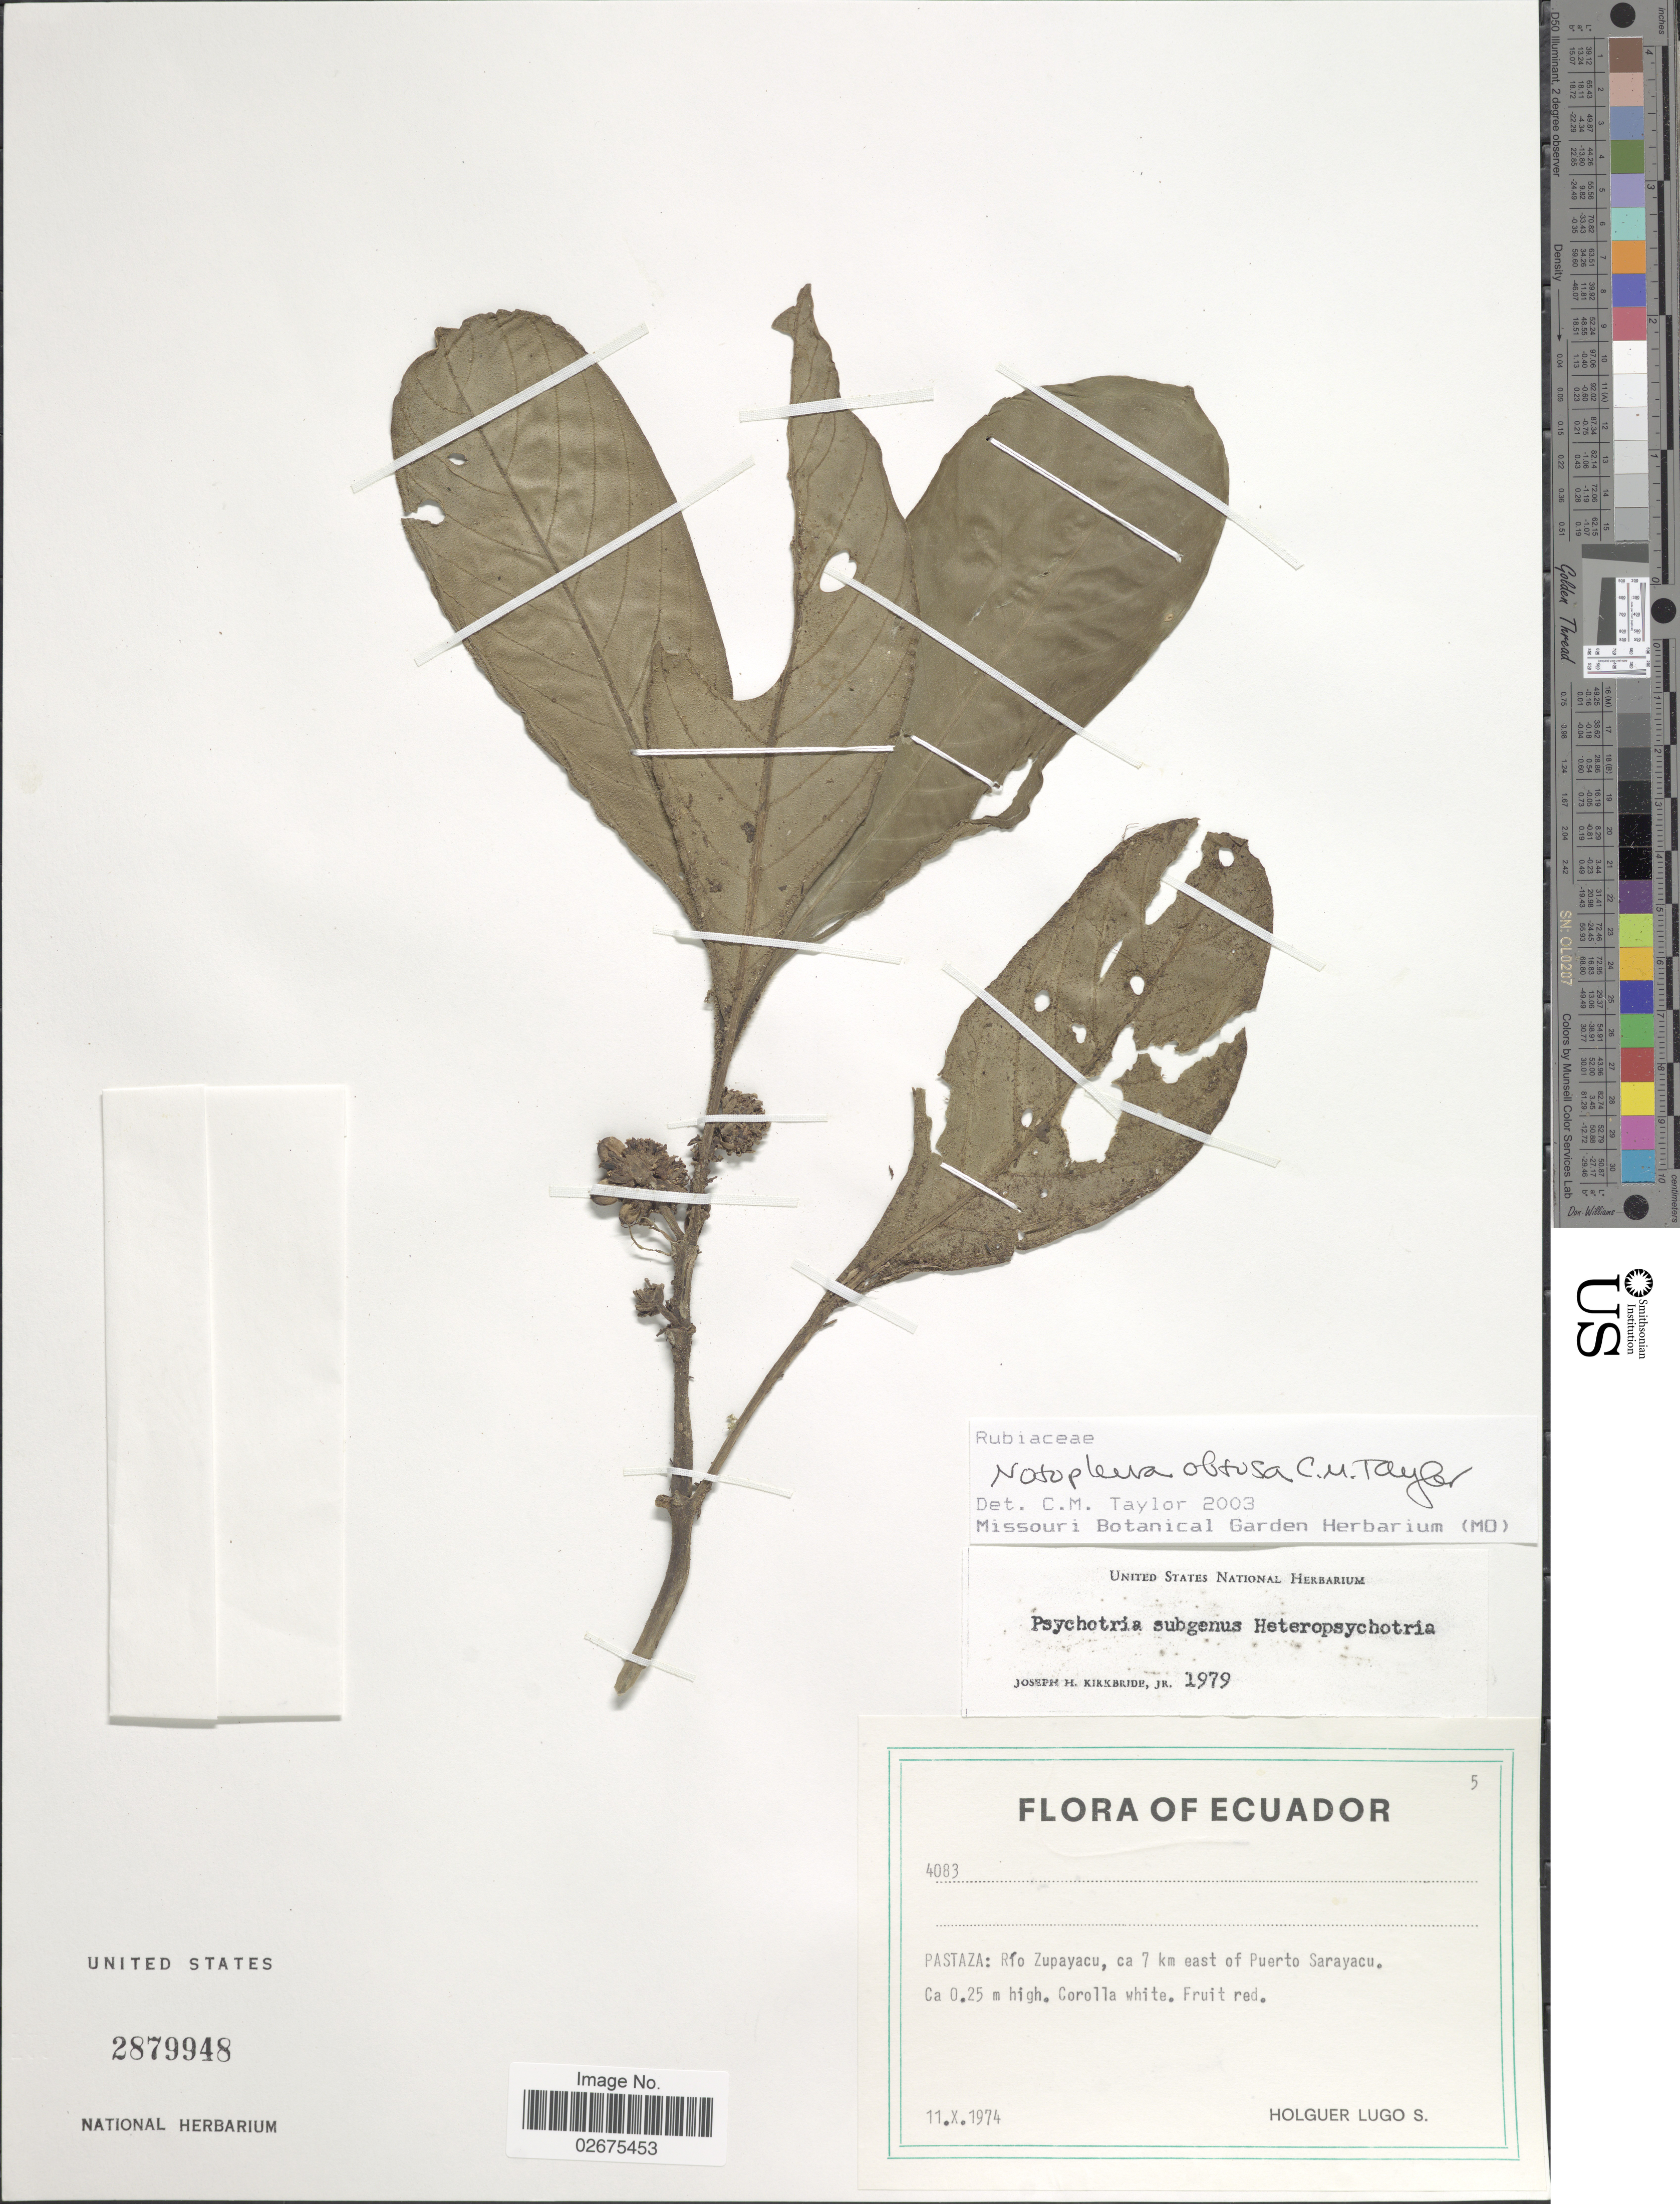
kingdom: Plantae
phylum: Tracheophyta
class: Magnoliopsida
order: Gentianales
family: Rubiaceae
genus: Notopleura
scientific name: Notopleura obtusa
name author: C.M. Taylor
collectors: H. Lugo S.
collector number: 4083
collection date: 1974-10-11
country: Ecuador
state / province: Pastaza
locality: Rio Zupayacu, ca 7 km east of Puerto Sarayacu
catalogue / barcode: US 2879948